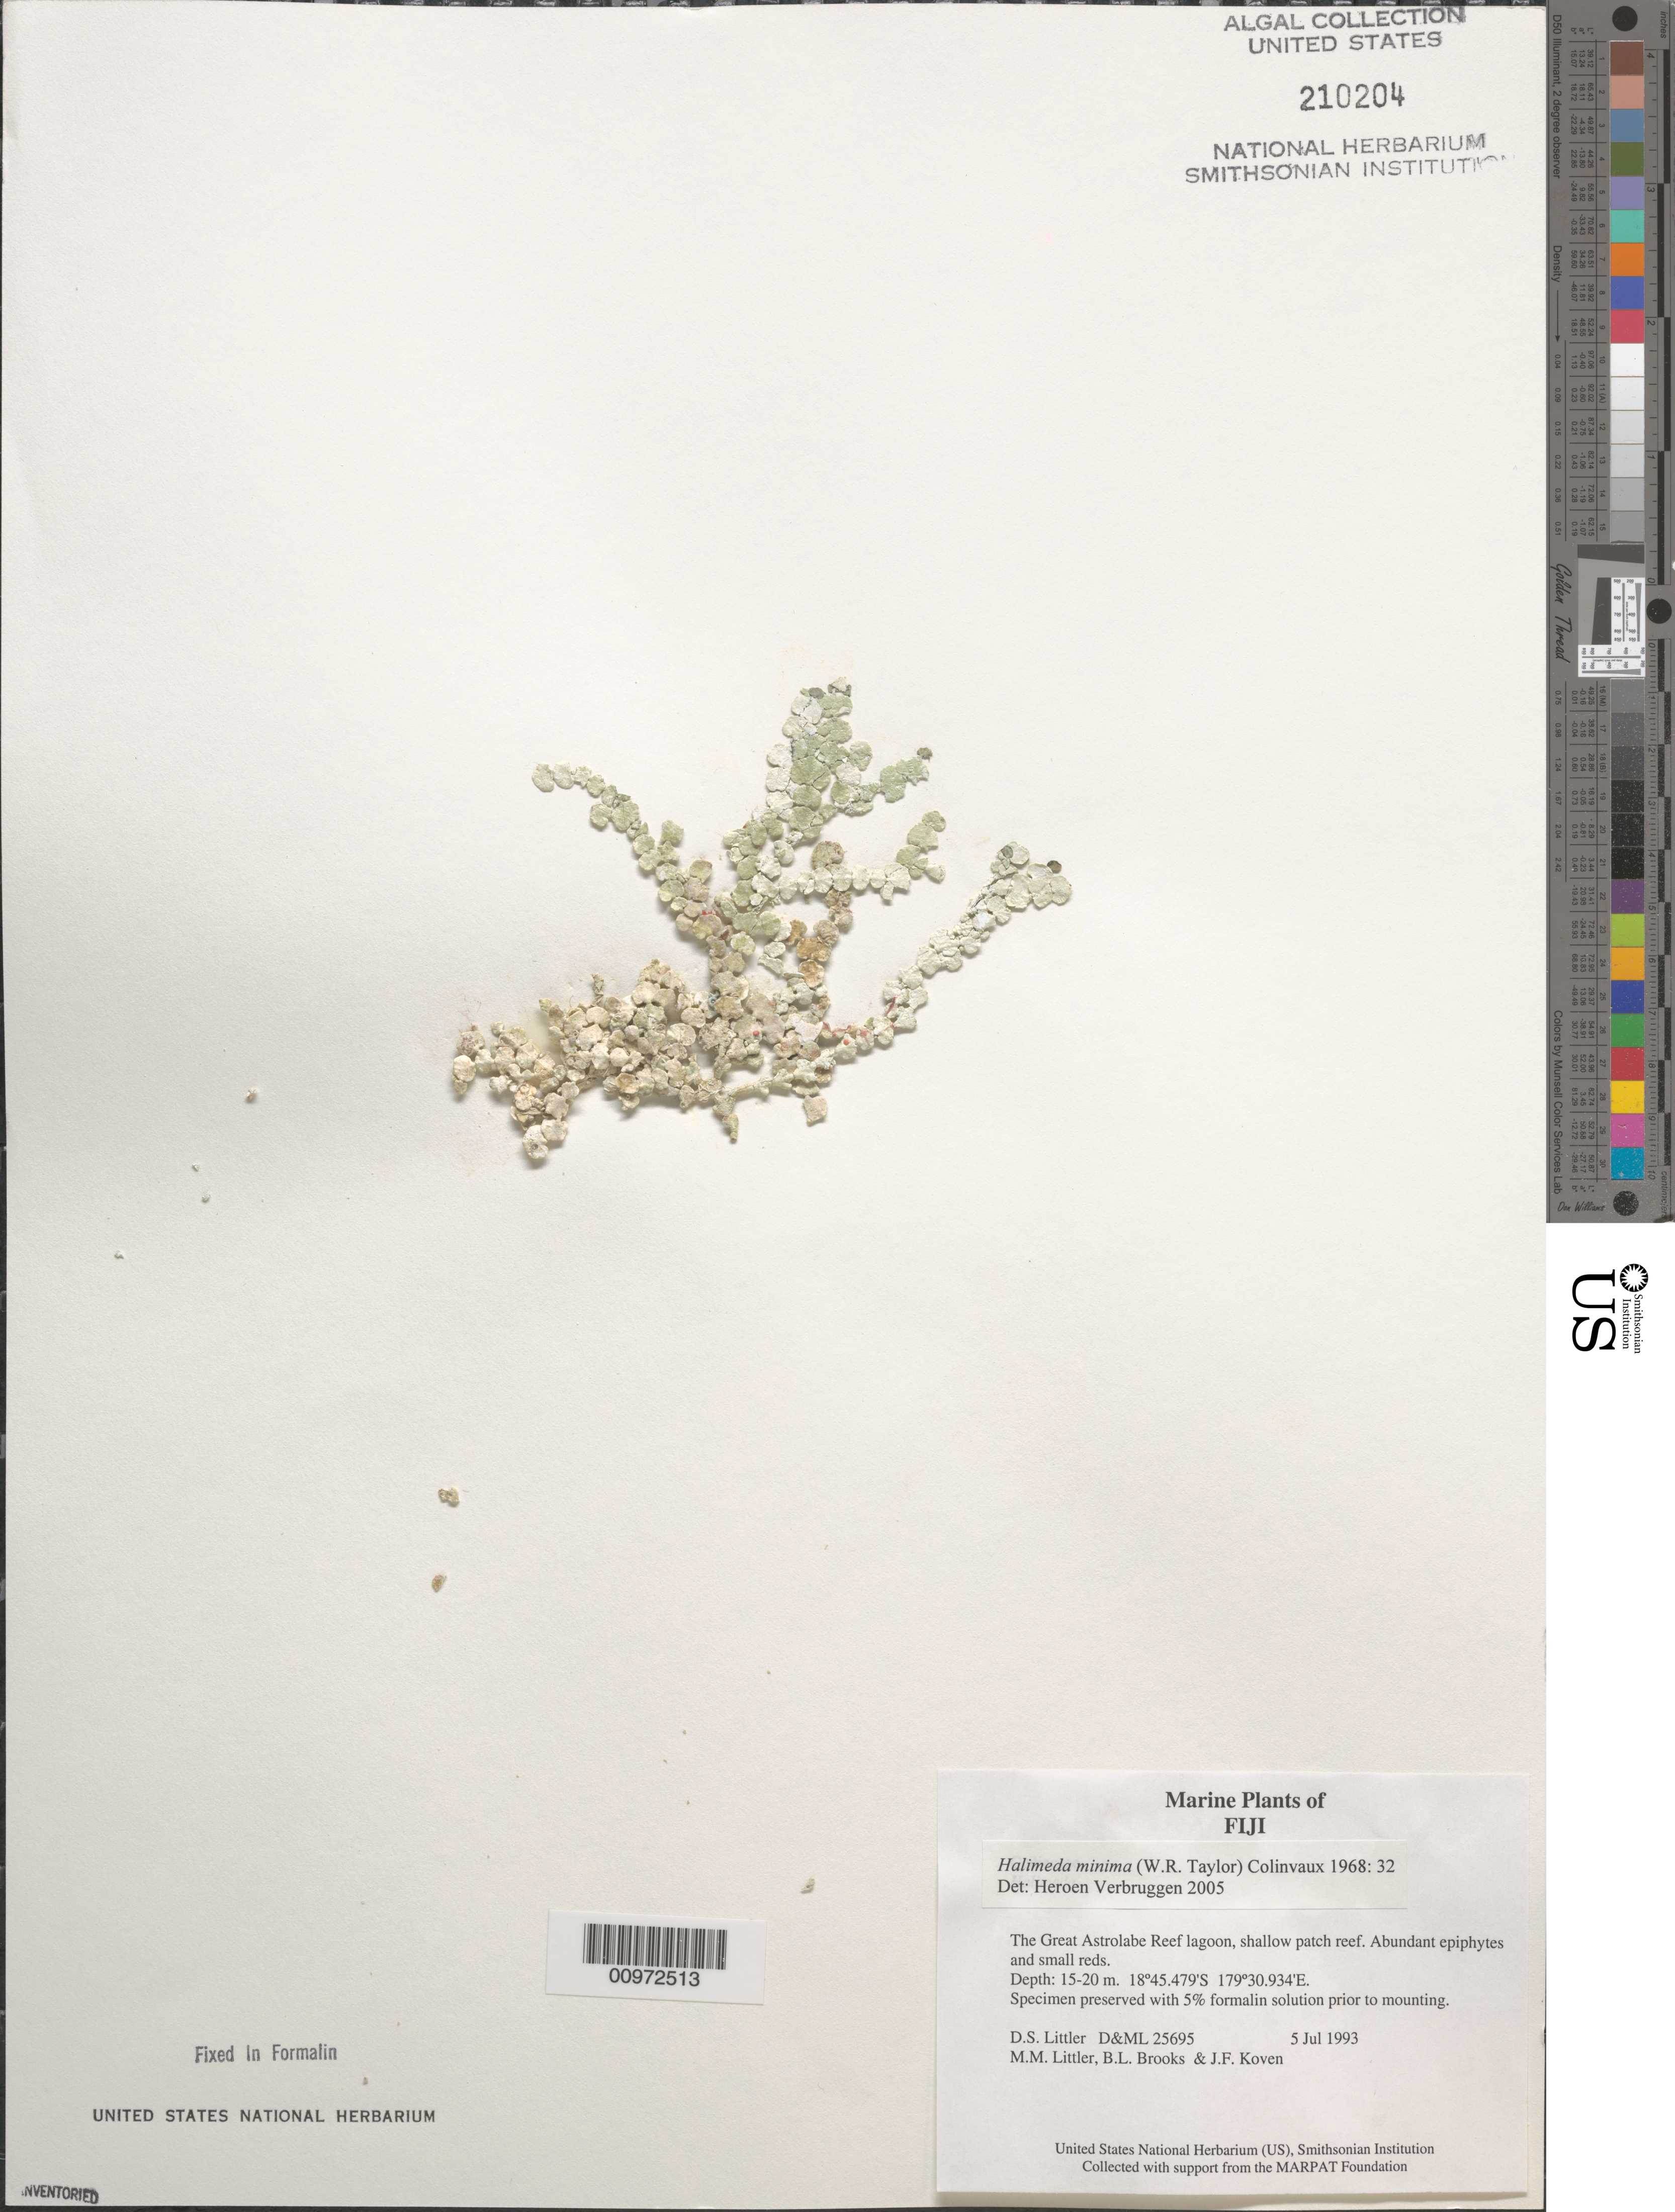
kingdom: Plantae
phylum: Chlorophyta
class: Ulvophyceae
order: Bryopsidales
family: Halimedaceae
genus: Halimeda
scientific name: Halimeda minima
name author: (W.R. Taylor) Hillis-Colinvaux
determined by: Verbruggen, H.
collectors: D. S. Littler, M. M. Littler, B. Brooks & J. Koven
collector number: D&ML 25695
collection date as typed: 05 Jul 1993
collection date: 1993-07-05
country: Fiji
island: Great Astrolabe Reef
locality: Great Astrolabe Reef lagoon, shallow patch reef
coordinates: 18 45.479'S, 179 30.934'E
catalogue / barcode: US 210204